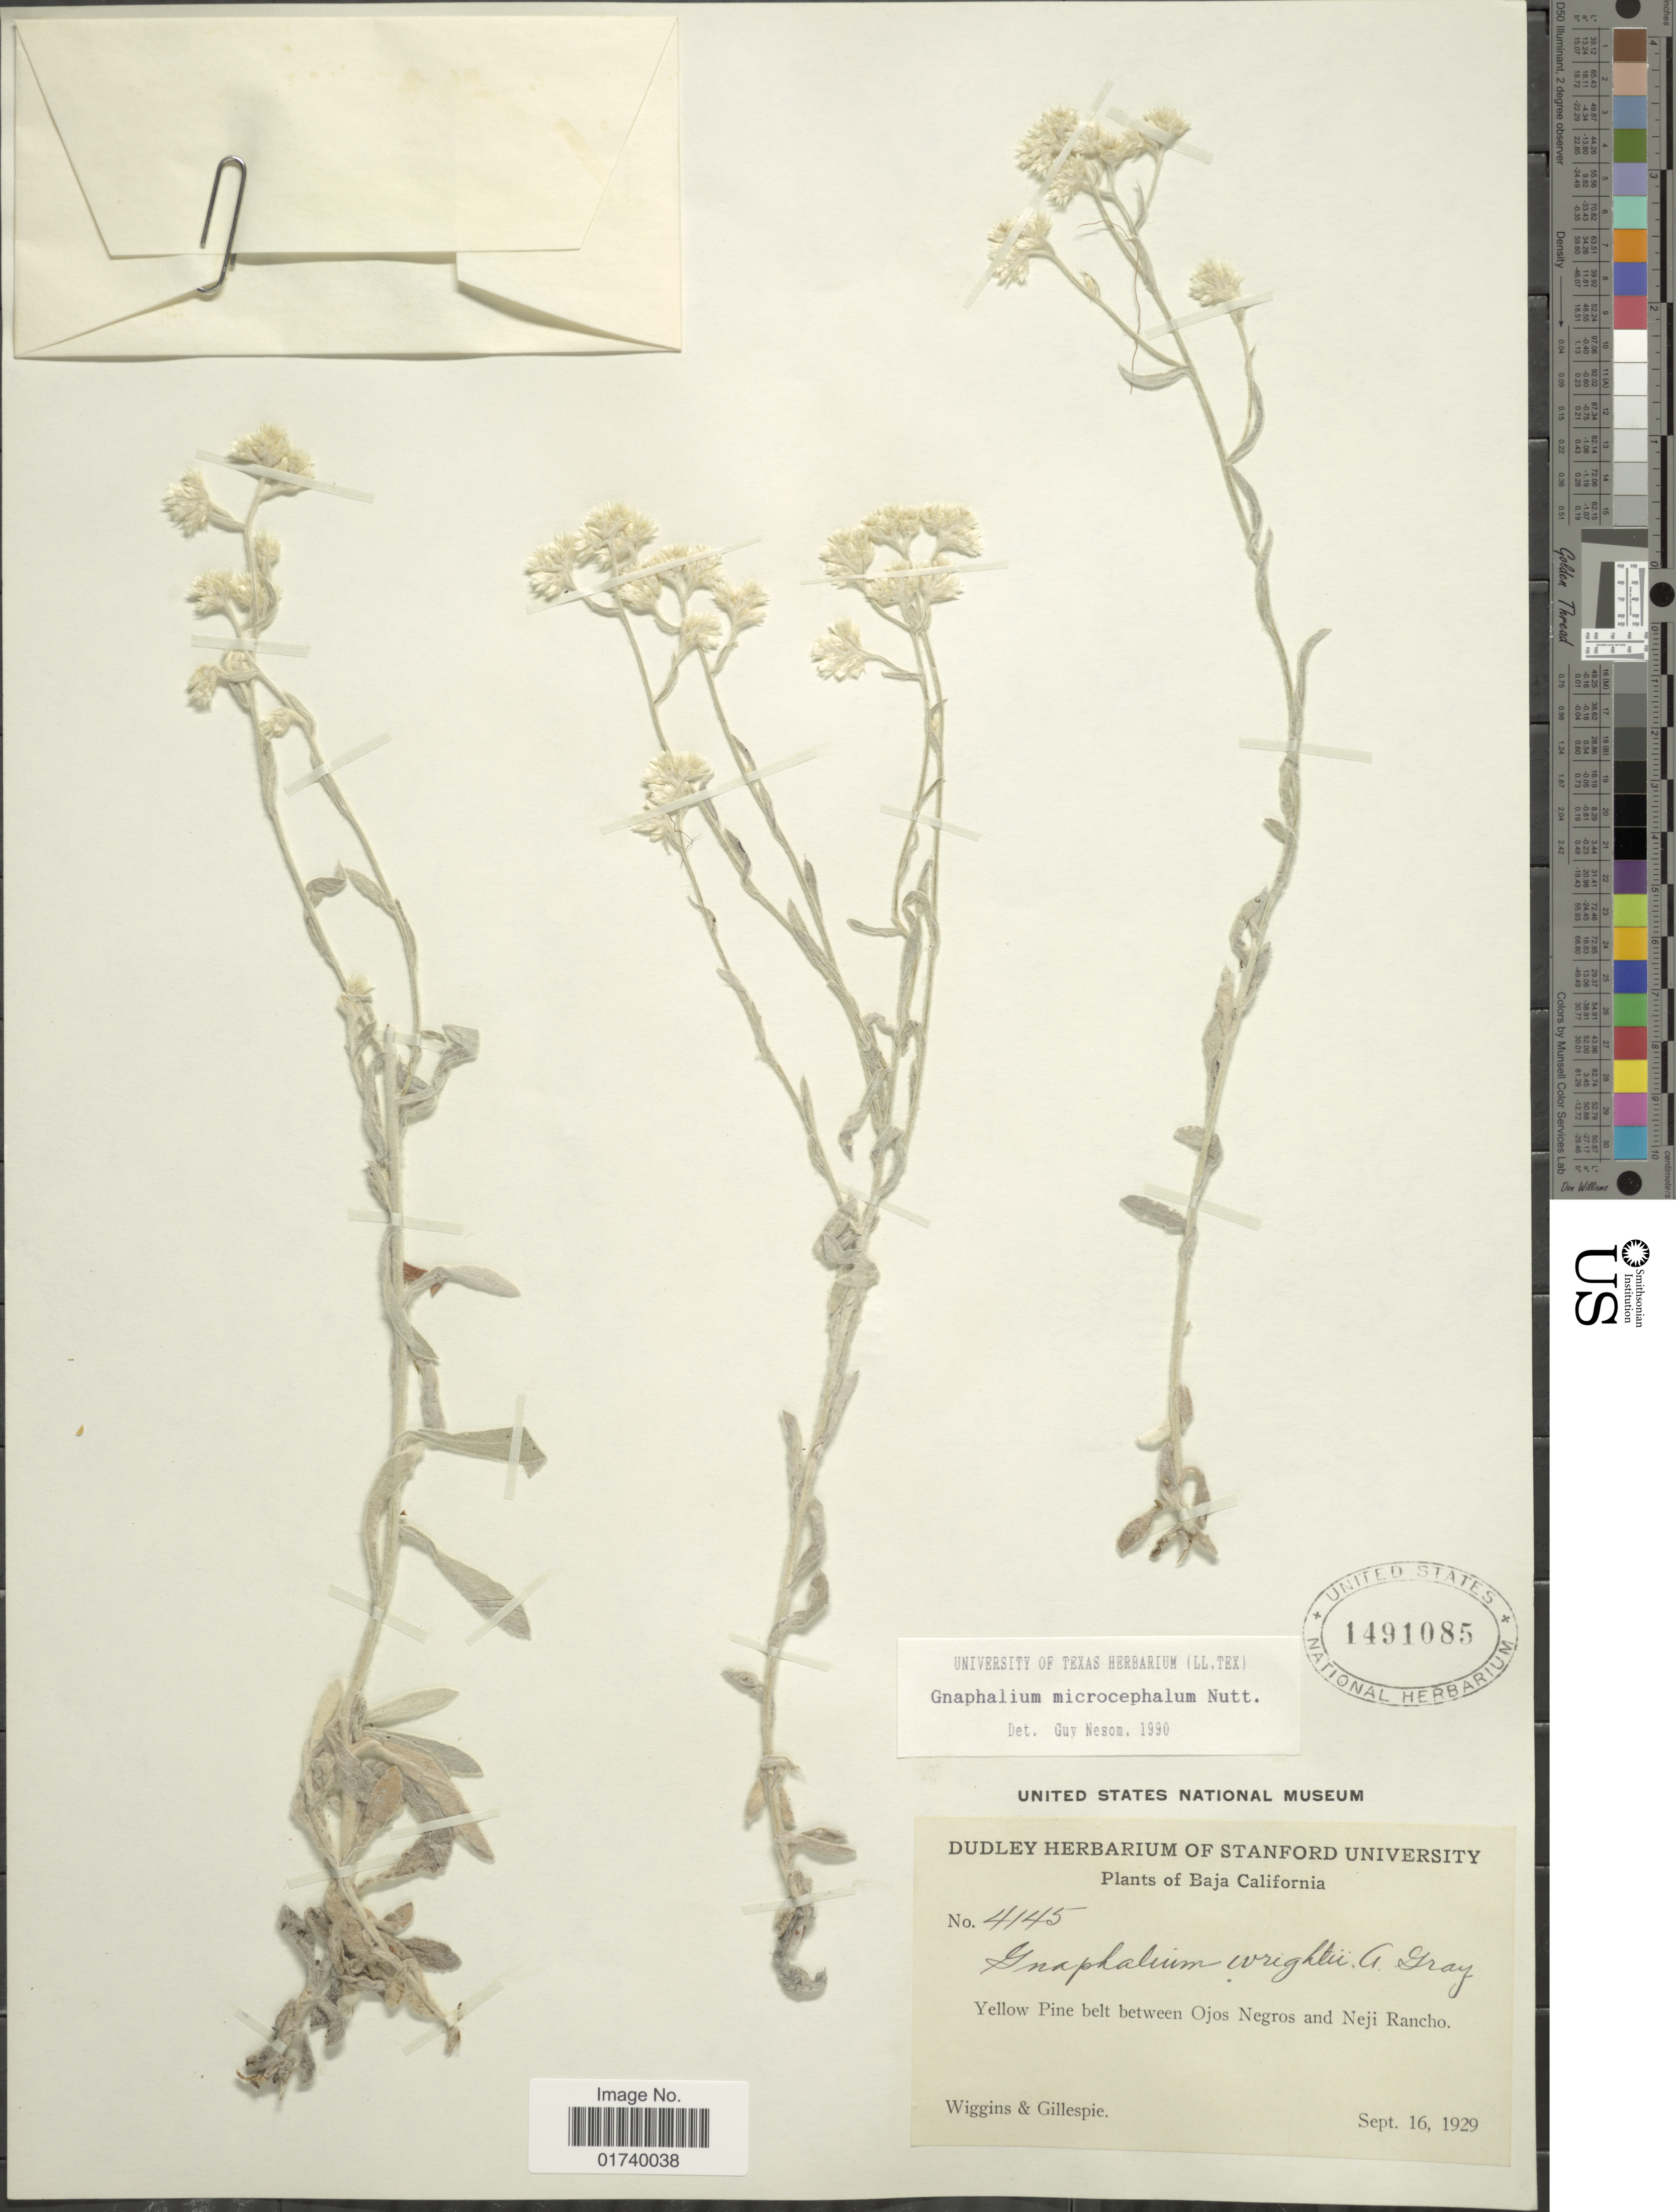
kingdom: Plantae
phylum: Tracheophyta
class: Magnoliopsida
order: Asterales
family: Asteraceae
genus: Pseudognaphalium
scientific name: Pseudognaphalium microcephalum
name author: (Nutt.) Anderb.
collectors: -- Wiggins & -- Gillespie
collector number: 4145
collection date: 1929-09-16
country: Mexico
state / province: Baja California Norte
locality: Yellow Pine belt between Ojos Negros and Neji Rancho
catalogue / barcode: US 1491085